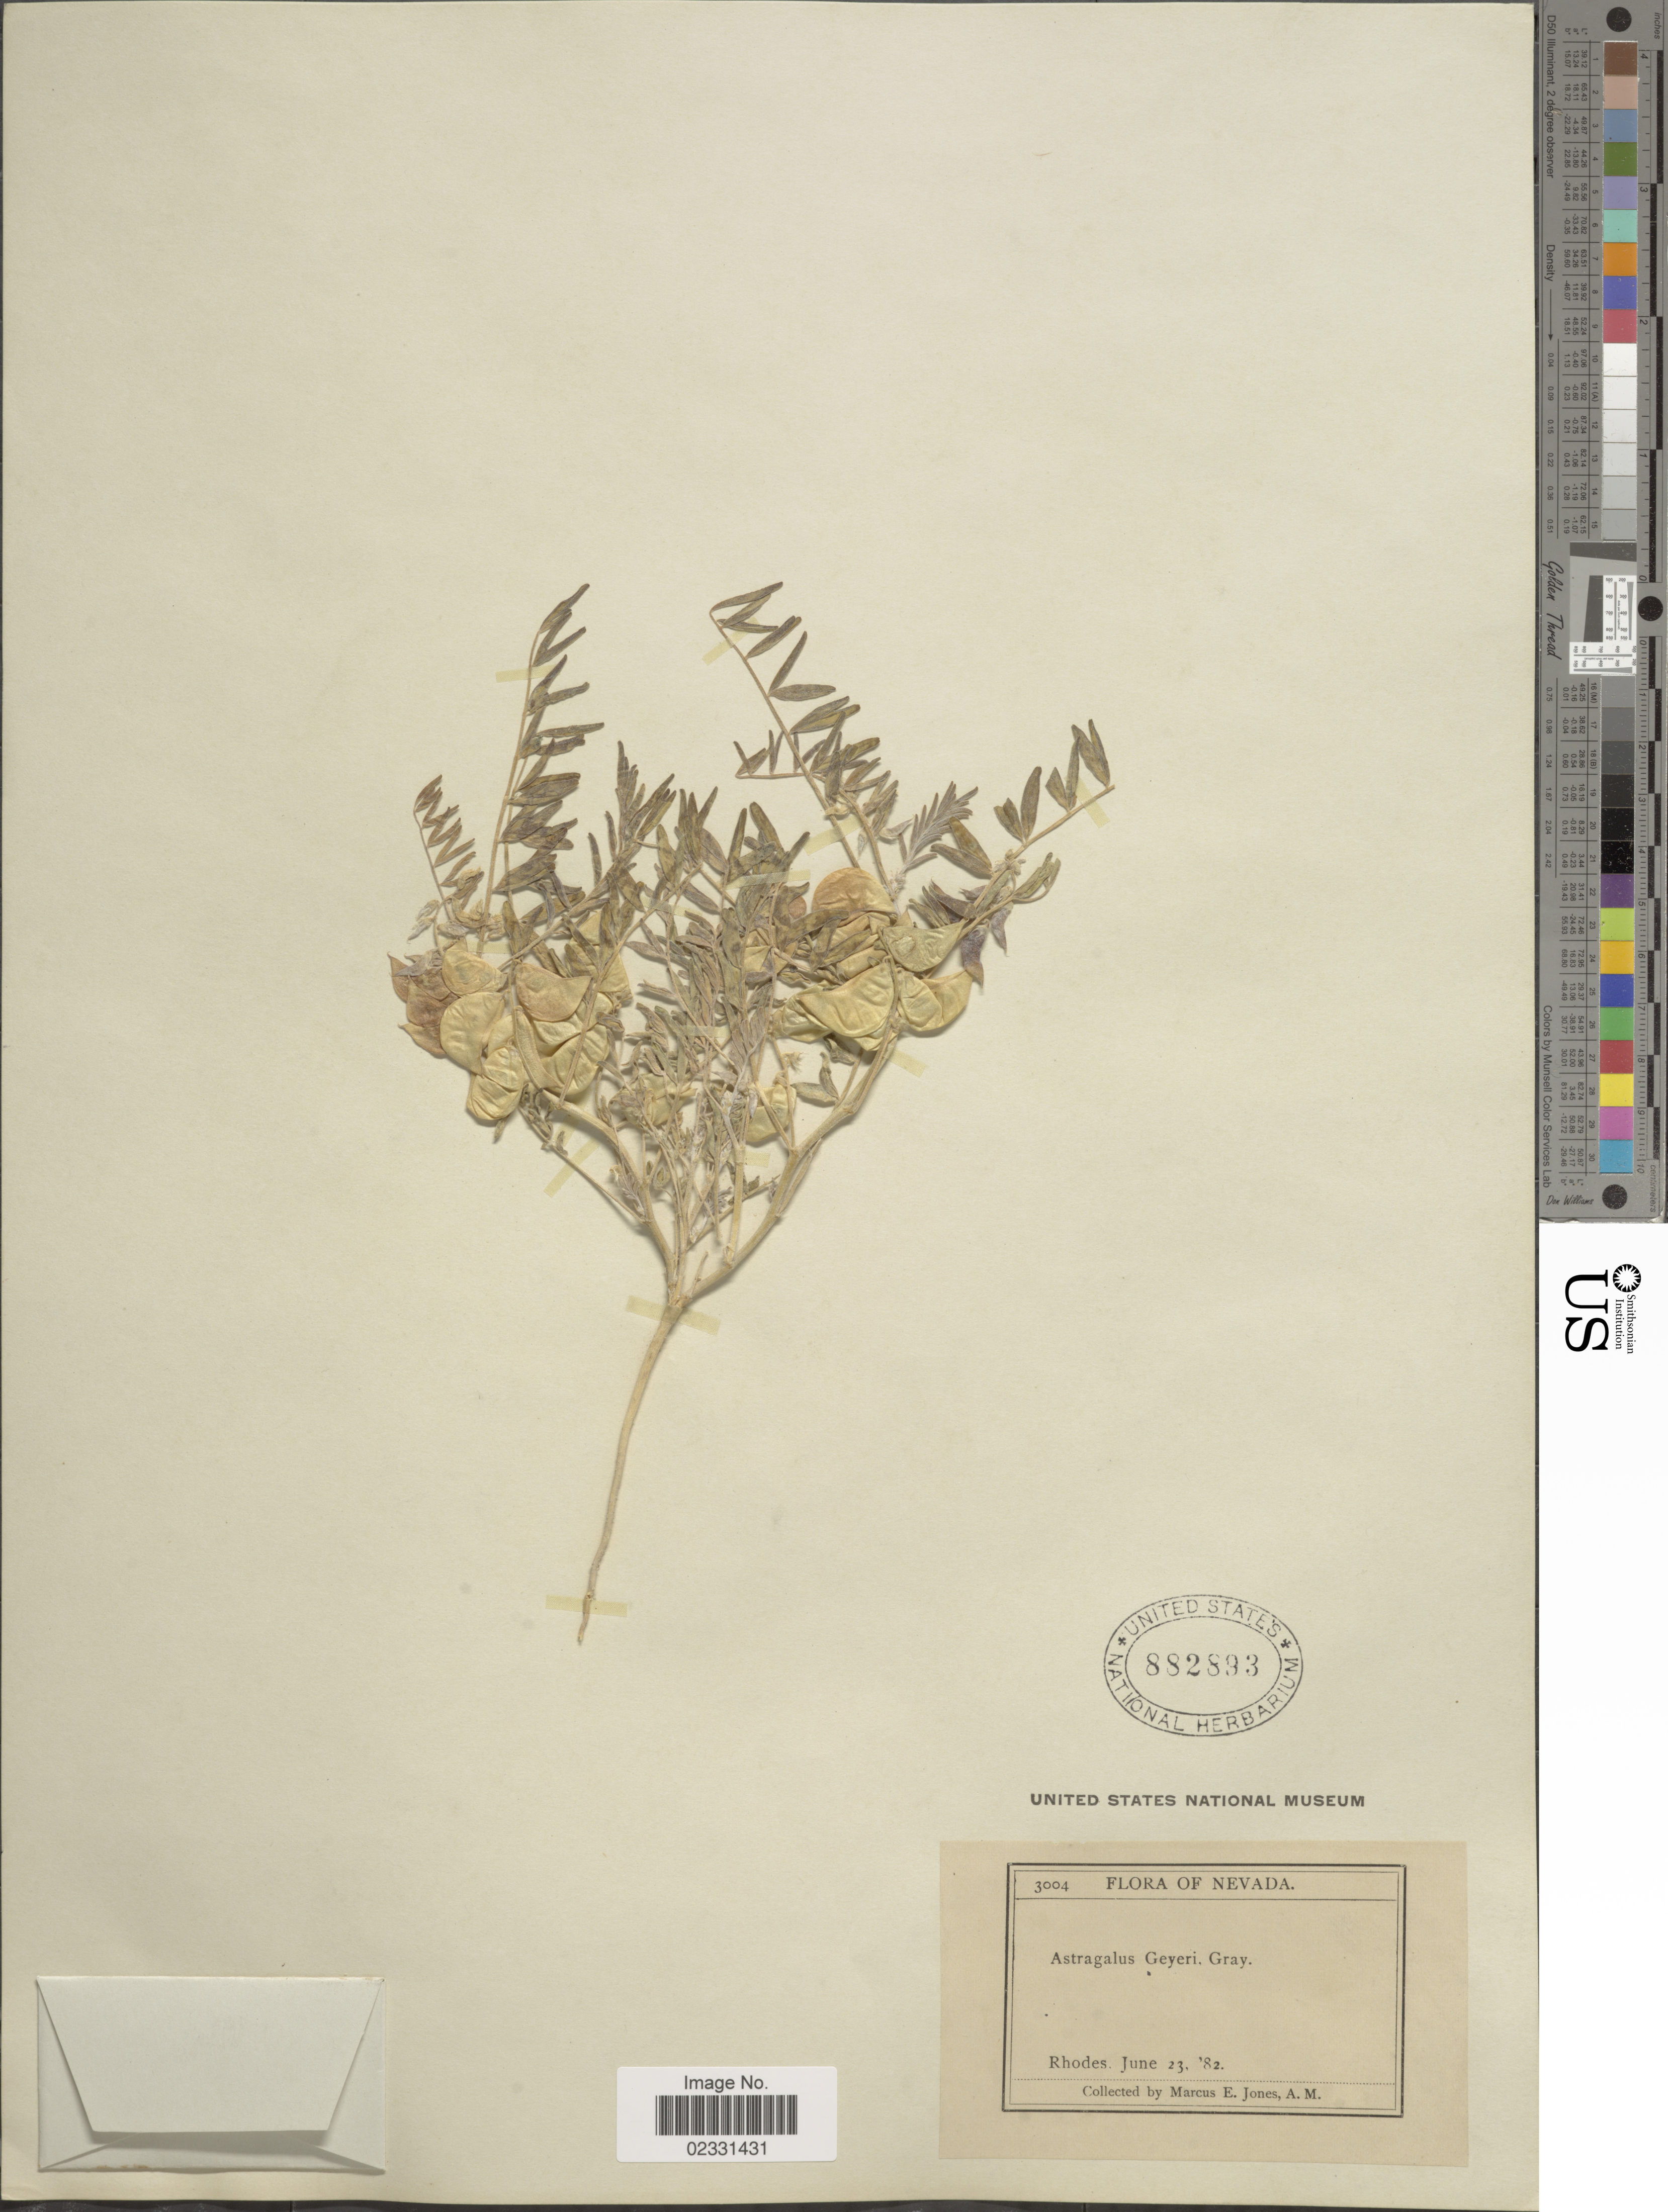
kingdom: Plantae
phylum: Tracheophyta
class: Magnoliopsida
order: Fabales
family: Fabaceae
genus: Astragalus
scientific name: Astragalus geyeri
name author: A. Gray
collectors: M. E. Jones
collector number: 3004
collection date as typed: Transcribed d/m/y: 23/6/82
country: United States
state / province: Nevada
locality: Rhodes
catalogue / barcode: US 882893